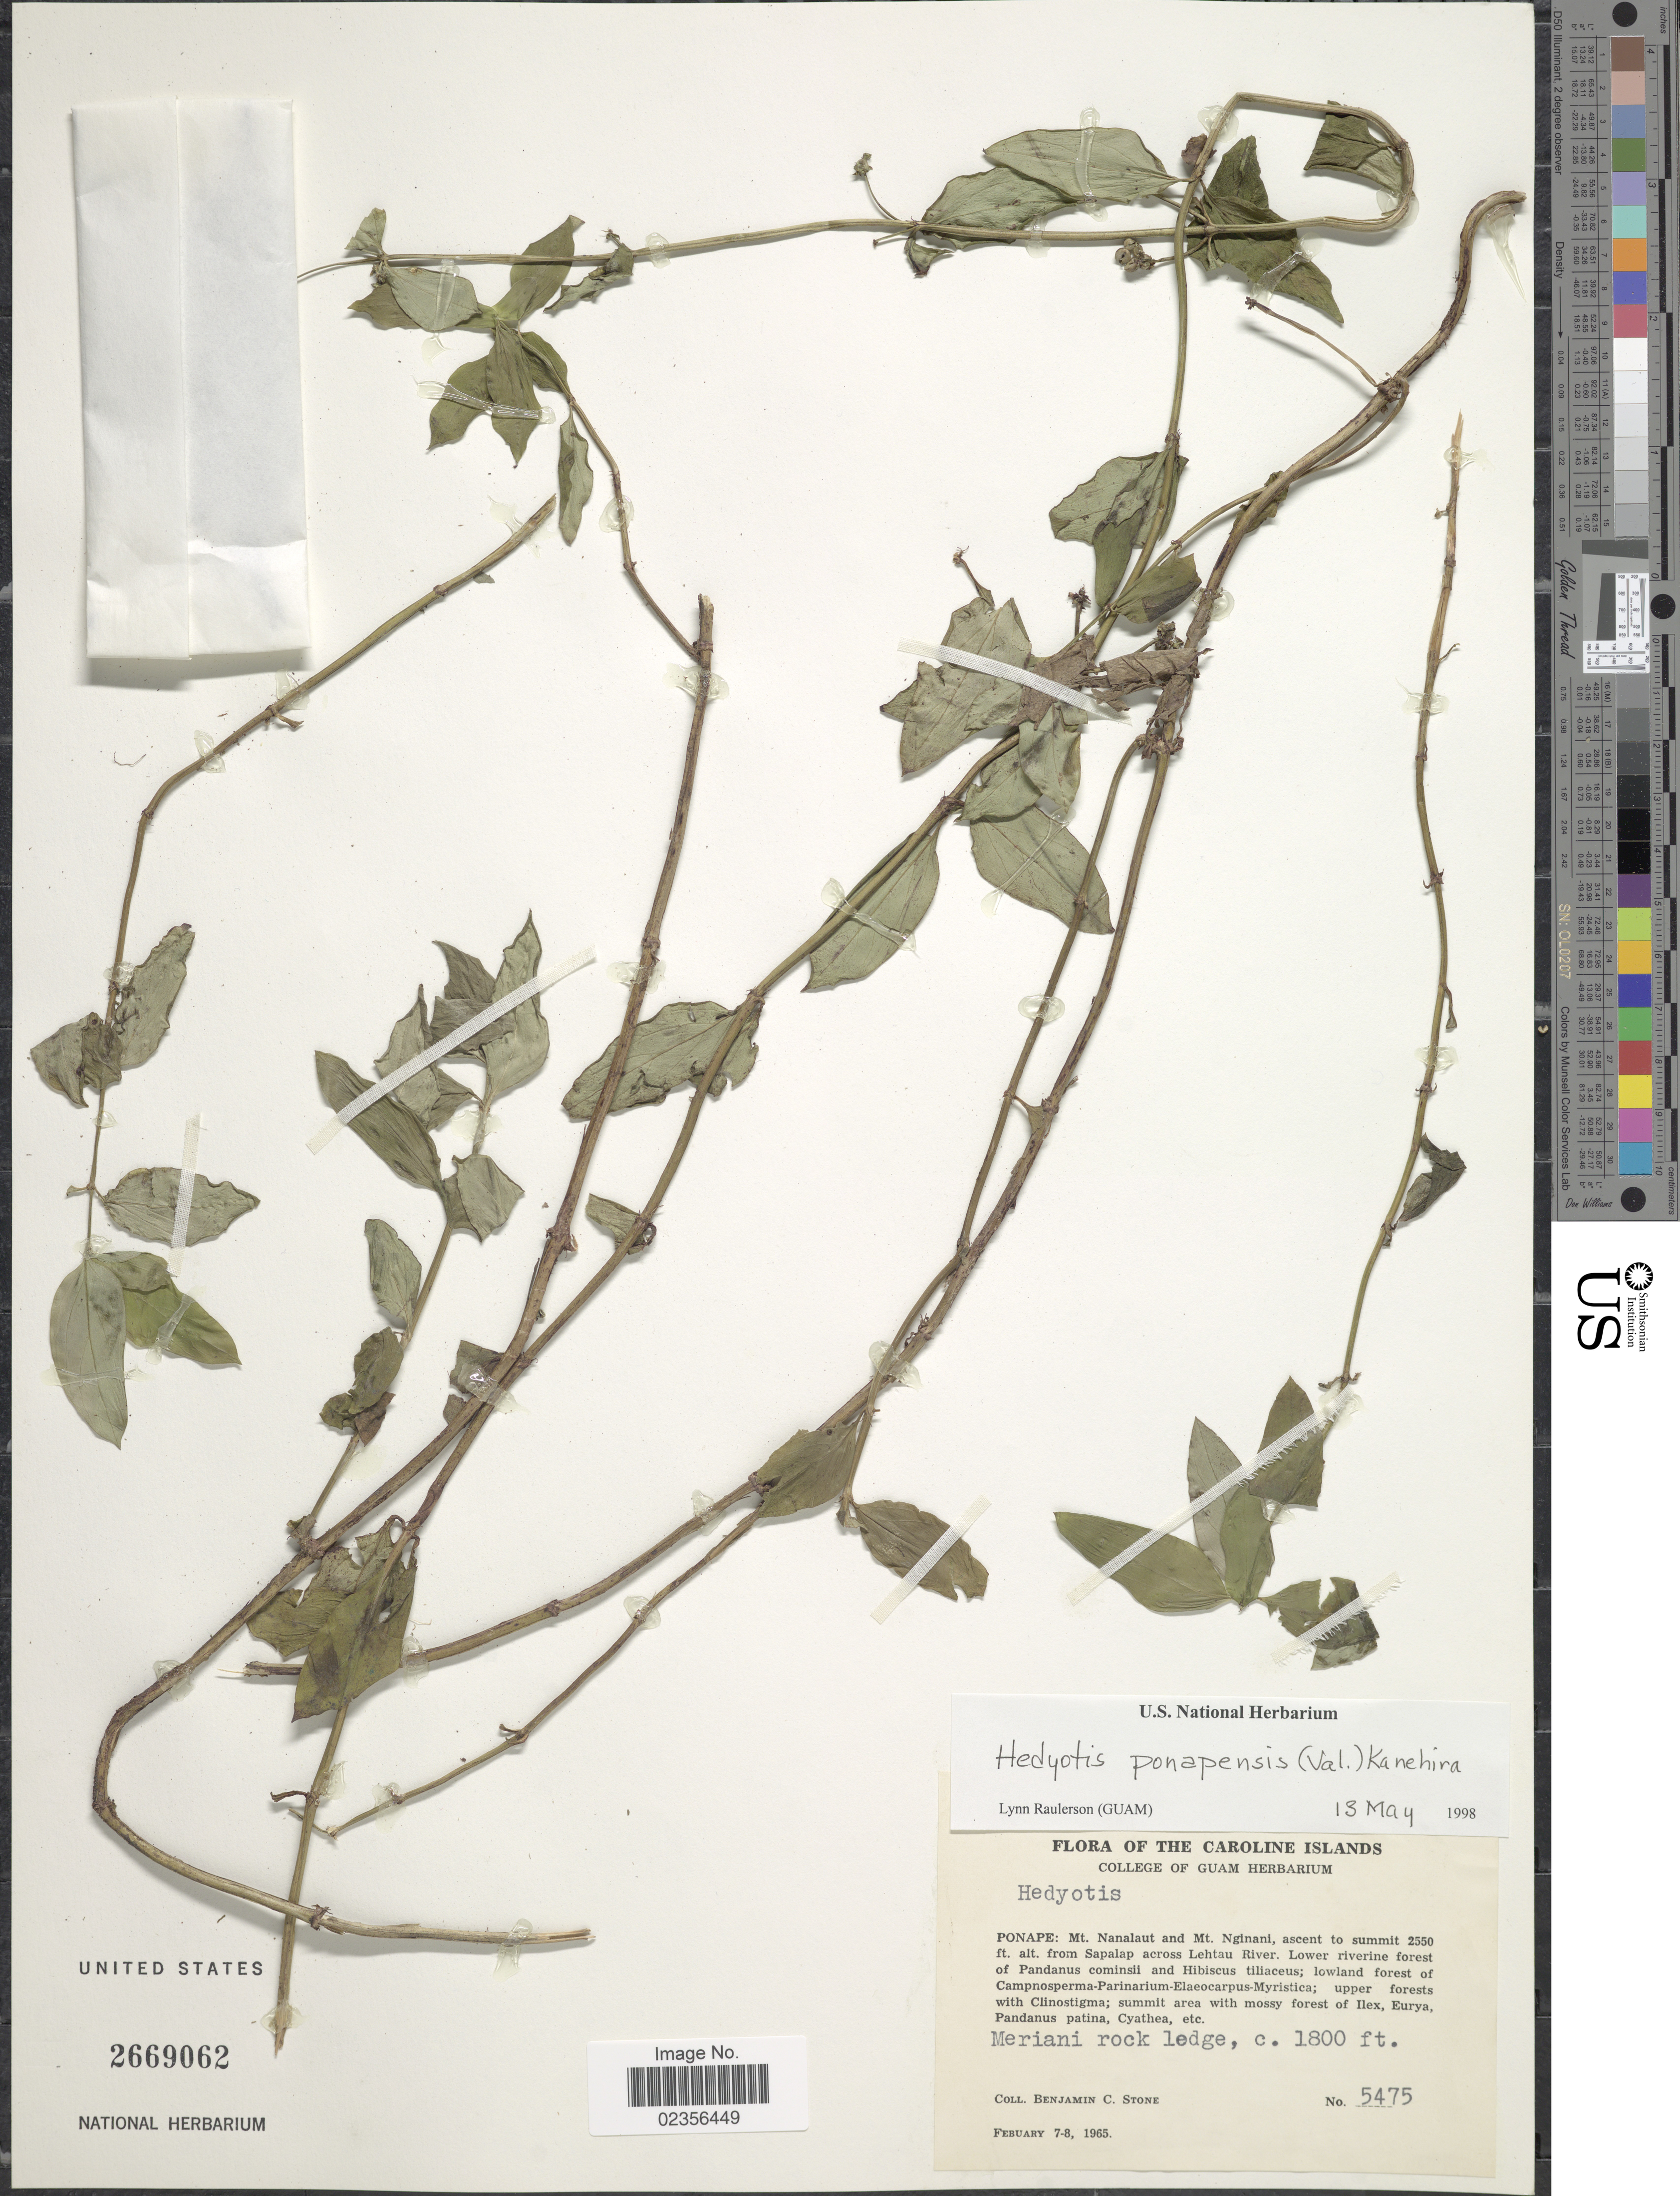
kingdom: Plantae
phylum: Tracheophyta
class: Magnoliopsida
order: Gentianales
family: Rubiaceae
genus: Hedyotis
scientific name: Hedyotis ponapensis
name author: (Valeton) Kaneh.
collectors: B. C. Stone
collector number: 5475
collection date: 1965-02-07/1965-02-08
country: Micronesia, Federated States of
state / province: Pohnpei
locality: Caroline Islands. Ponape: Mt. Nanalaut and Mt. Nginani, ascent to summit from Sapalap across Lehtau River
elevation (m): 549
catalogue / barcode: US 2669062